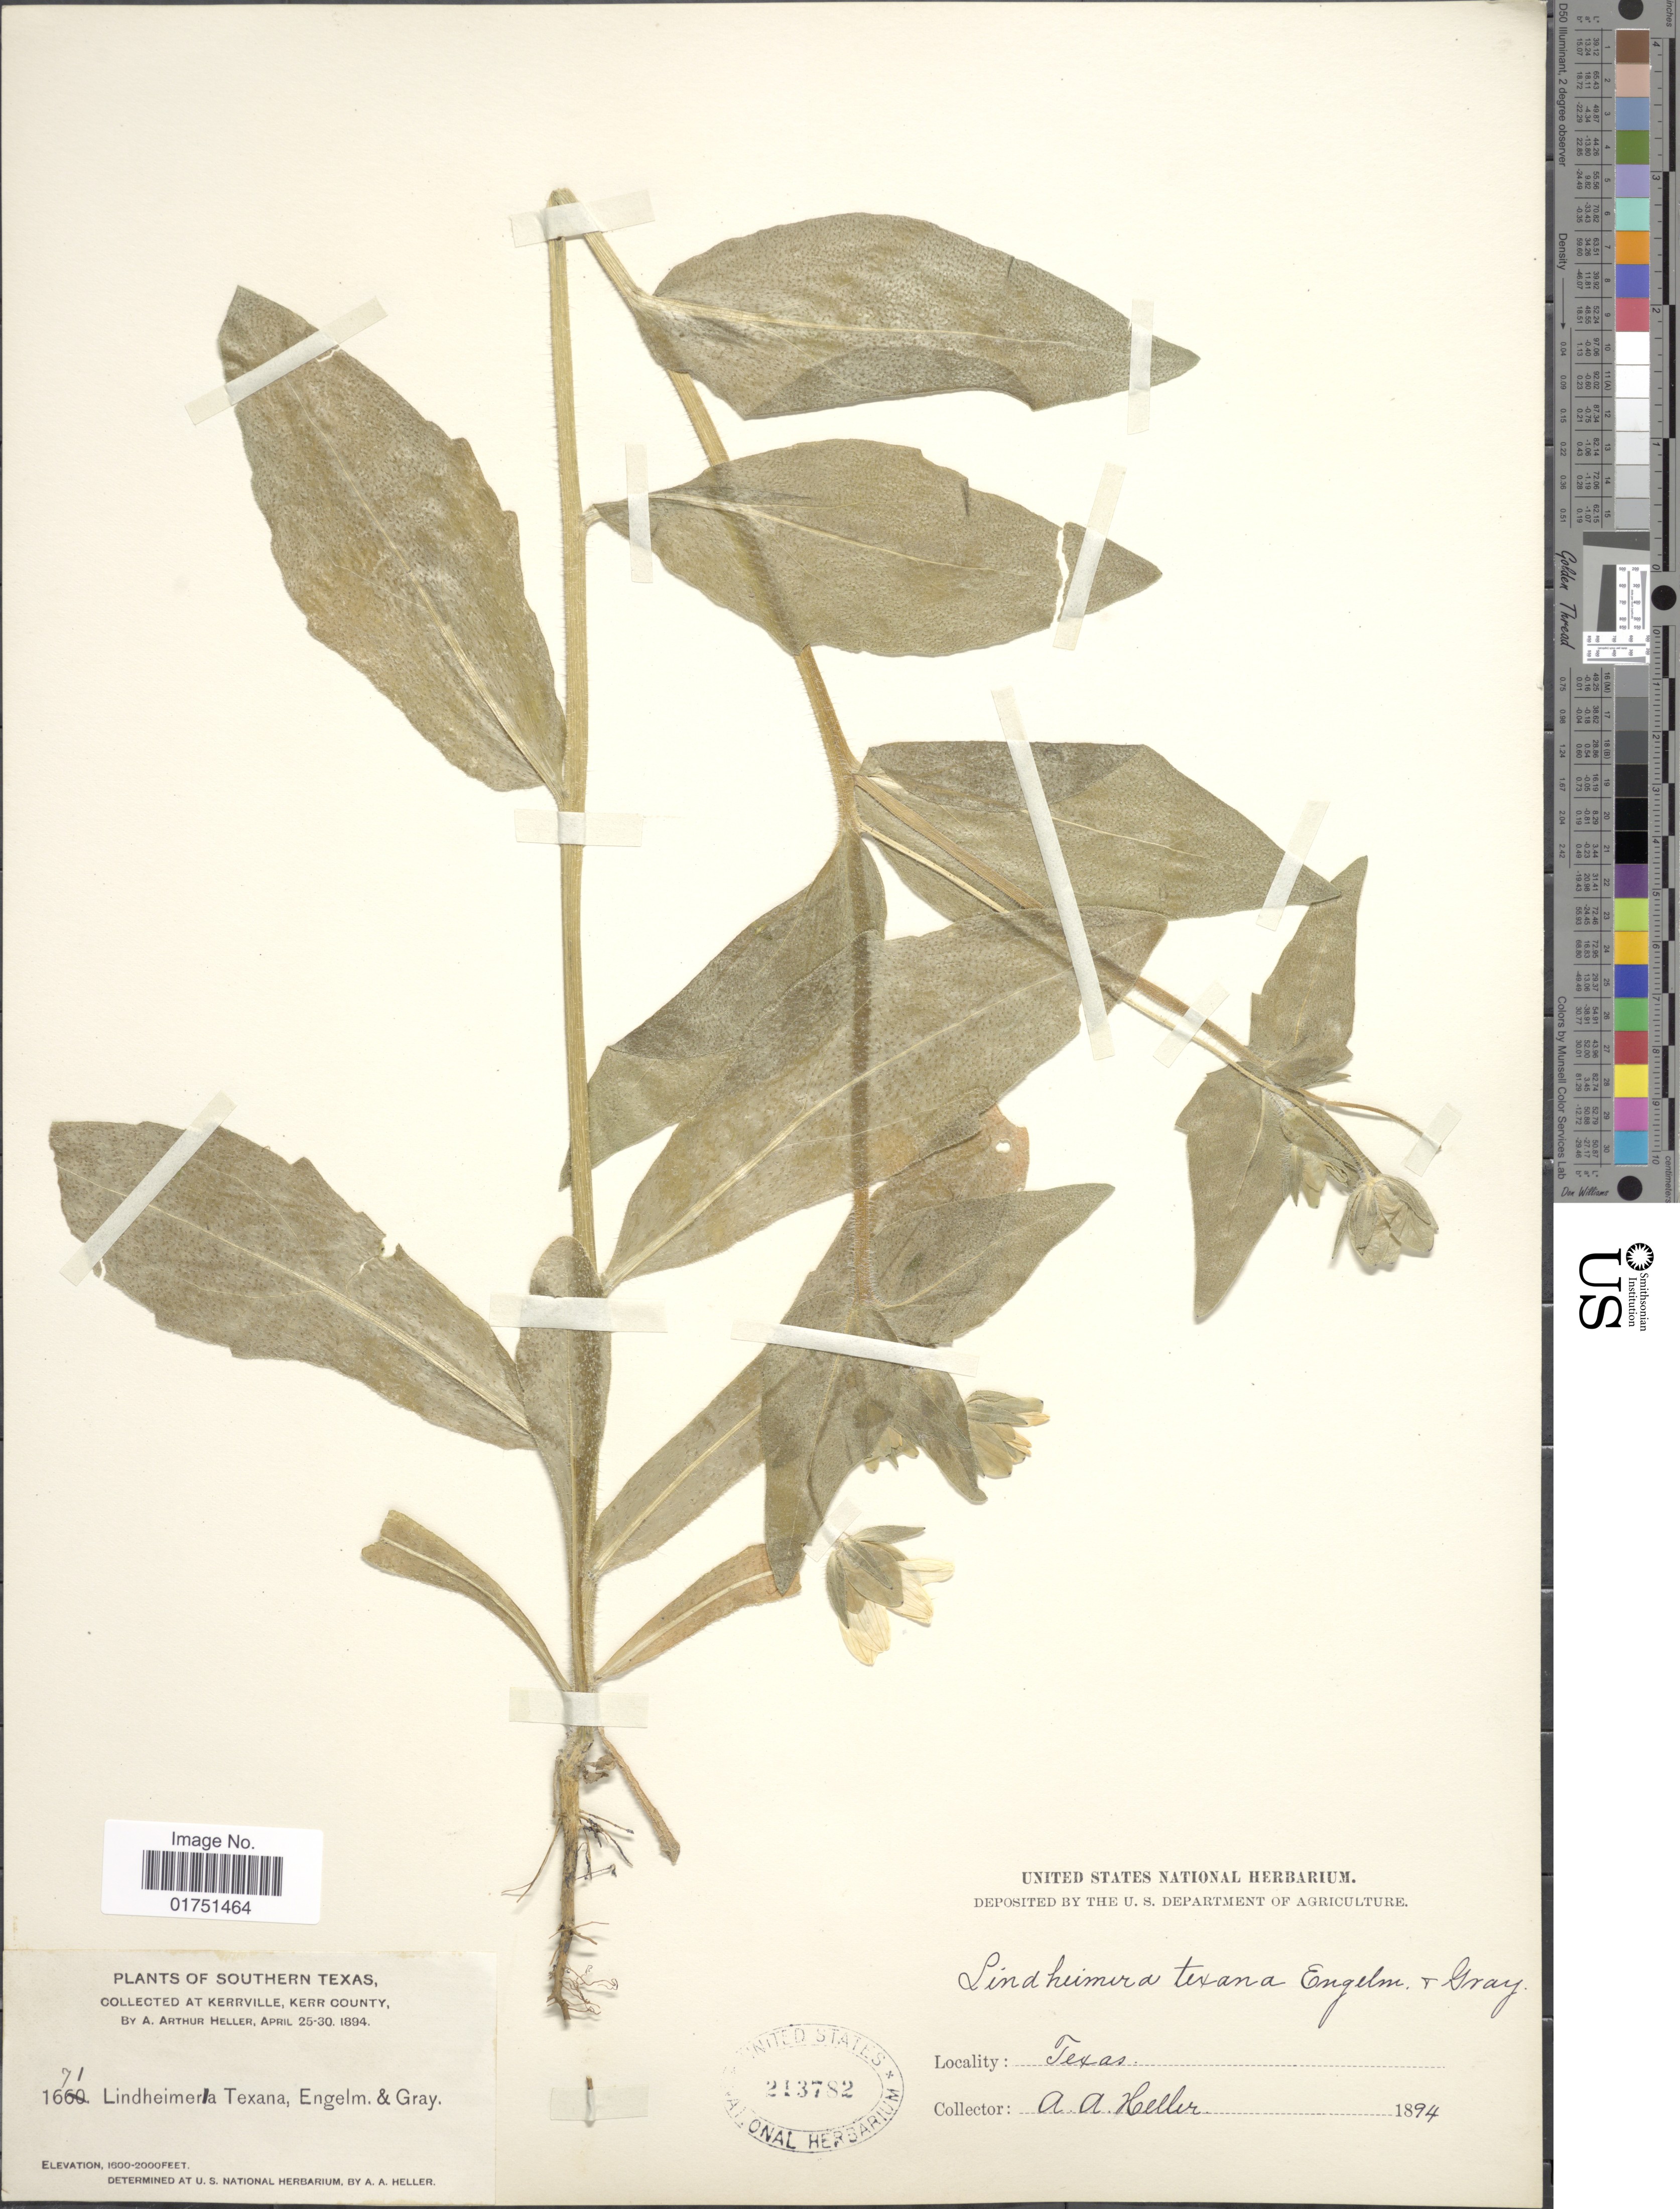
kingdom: Plantae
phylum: Tracheophyta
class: Magnoliopsida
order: Asterales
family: Asteraceae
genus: Lindheimera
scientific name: Lindheimera texana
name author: A. Gray & Engelm. in A. Gray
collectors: A. A. Heller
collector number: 1671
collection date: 1894-04-25/1894-04-30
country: United States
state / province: Texas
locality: Southern Texas, collected at Kerrville, Kerr County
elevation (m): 488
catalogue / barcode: US 213782